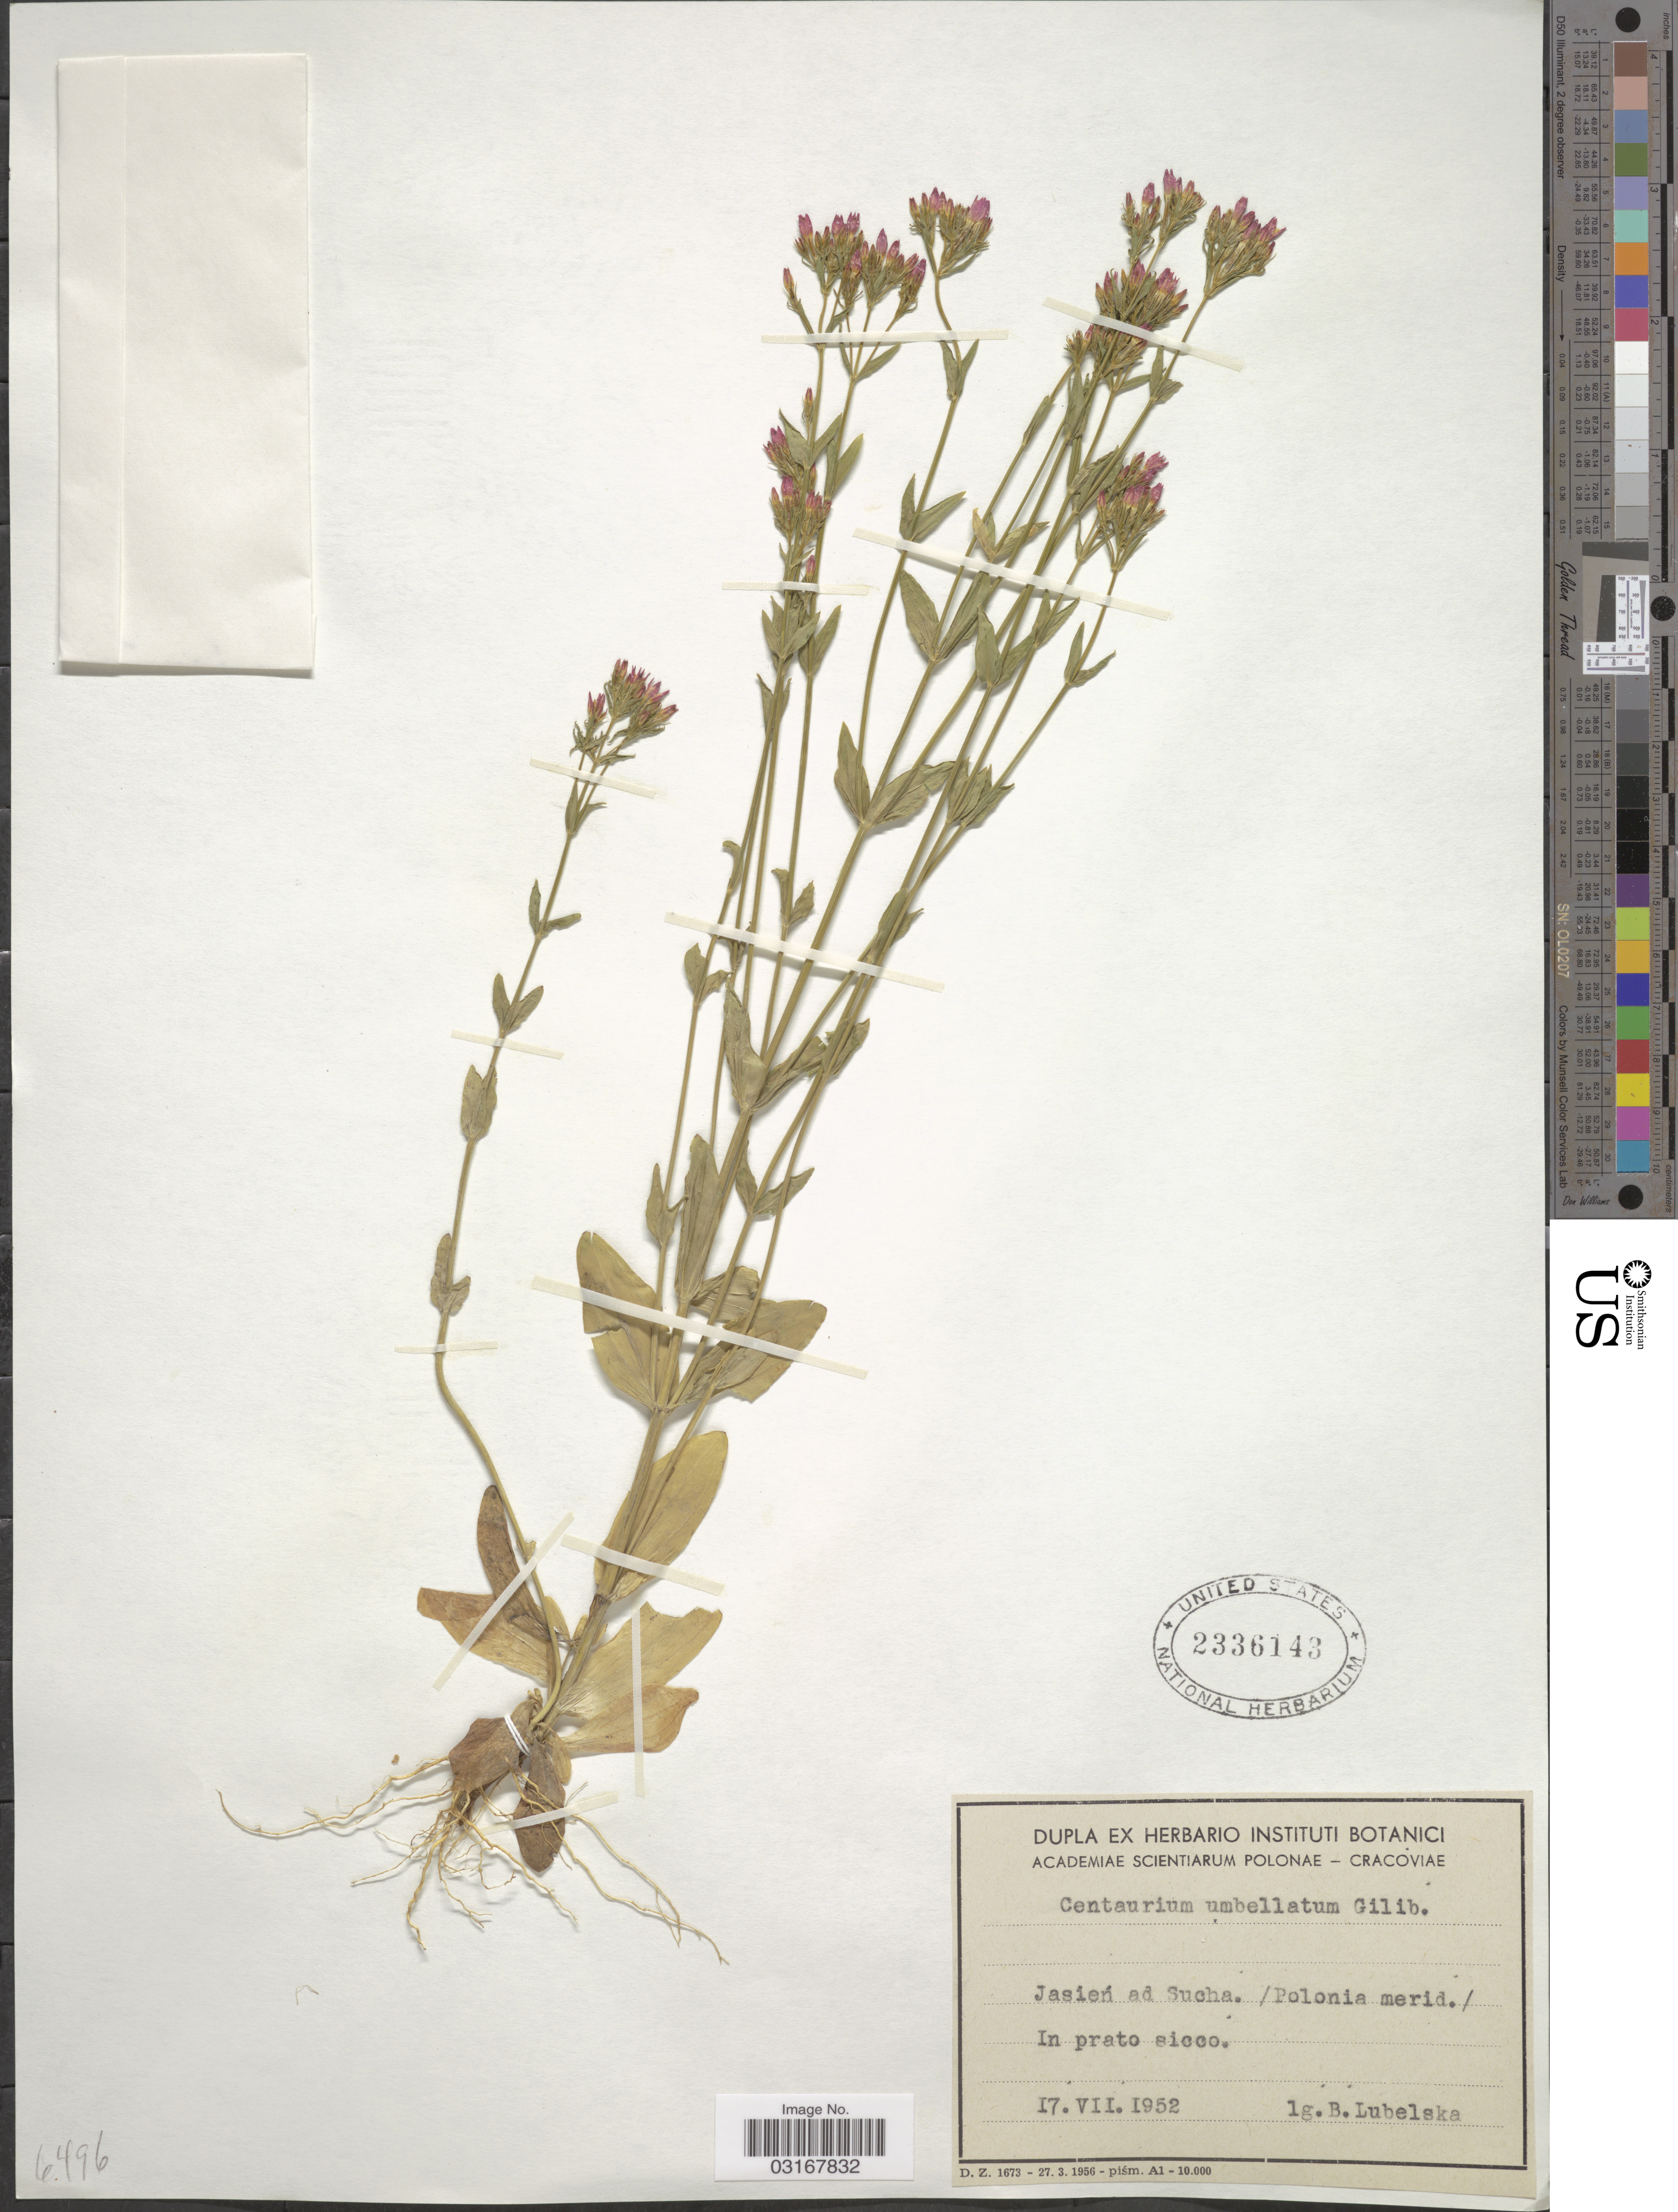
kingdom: Plantae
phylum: Tracheophyta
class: Magnoliopsida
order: Gentianales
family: Gentianaceae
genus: Centaurium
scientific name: Centaurium umbellatum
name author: Gilib.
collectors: B. Lubelska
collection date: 1952-07-17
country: Poland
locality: Jasien ad Sucha./ Polonia merid./ In prato sicco.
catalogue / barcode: US 2336143